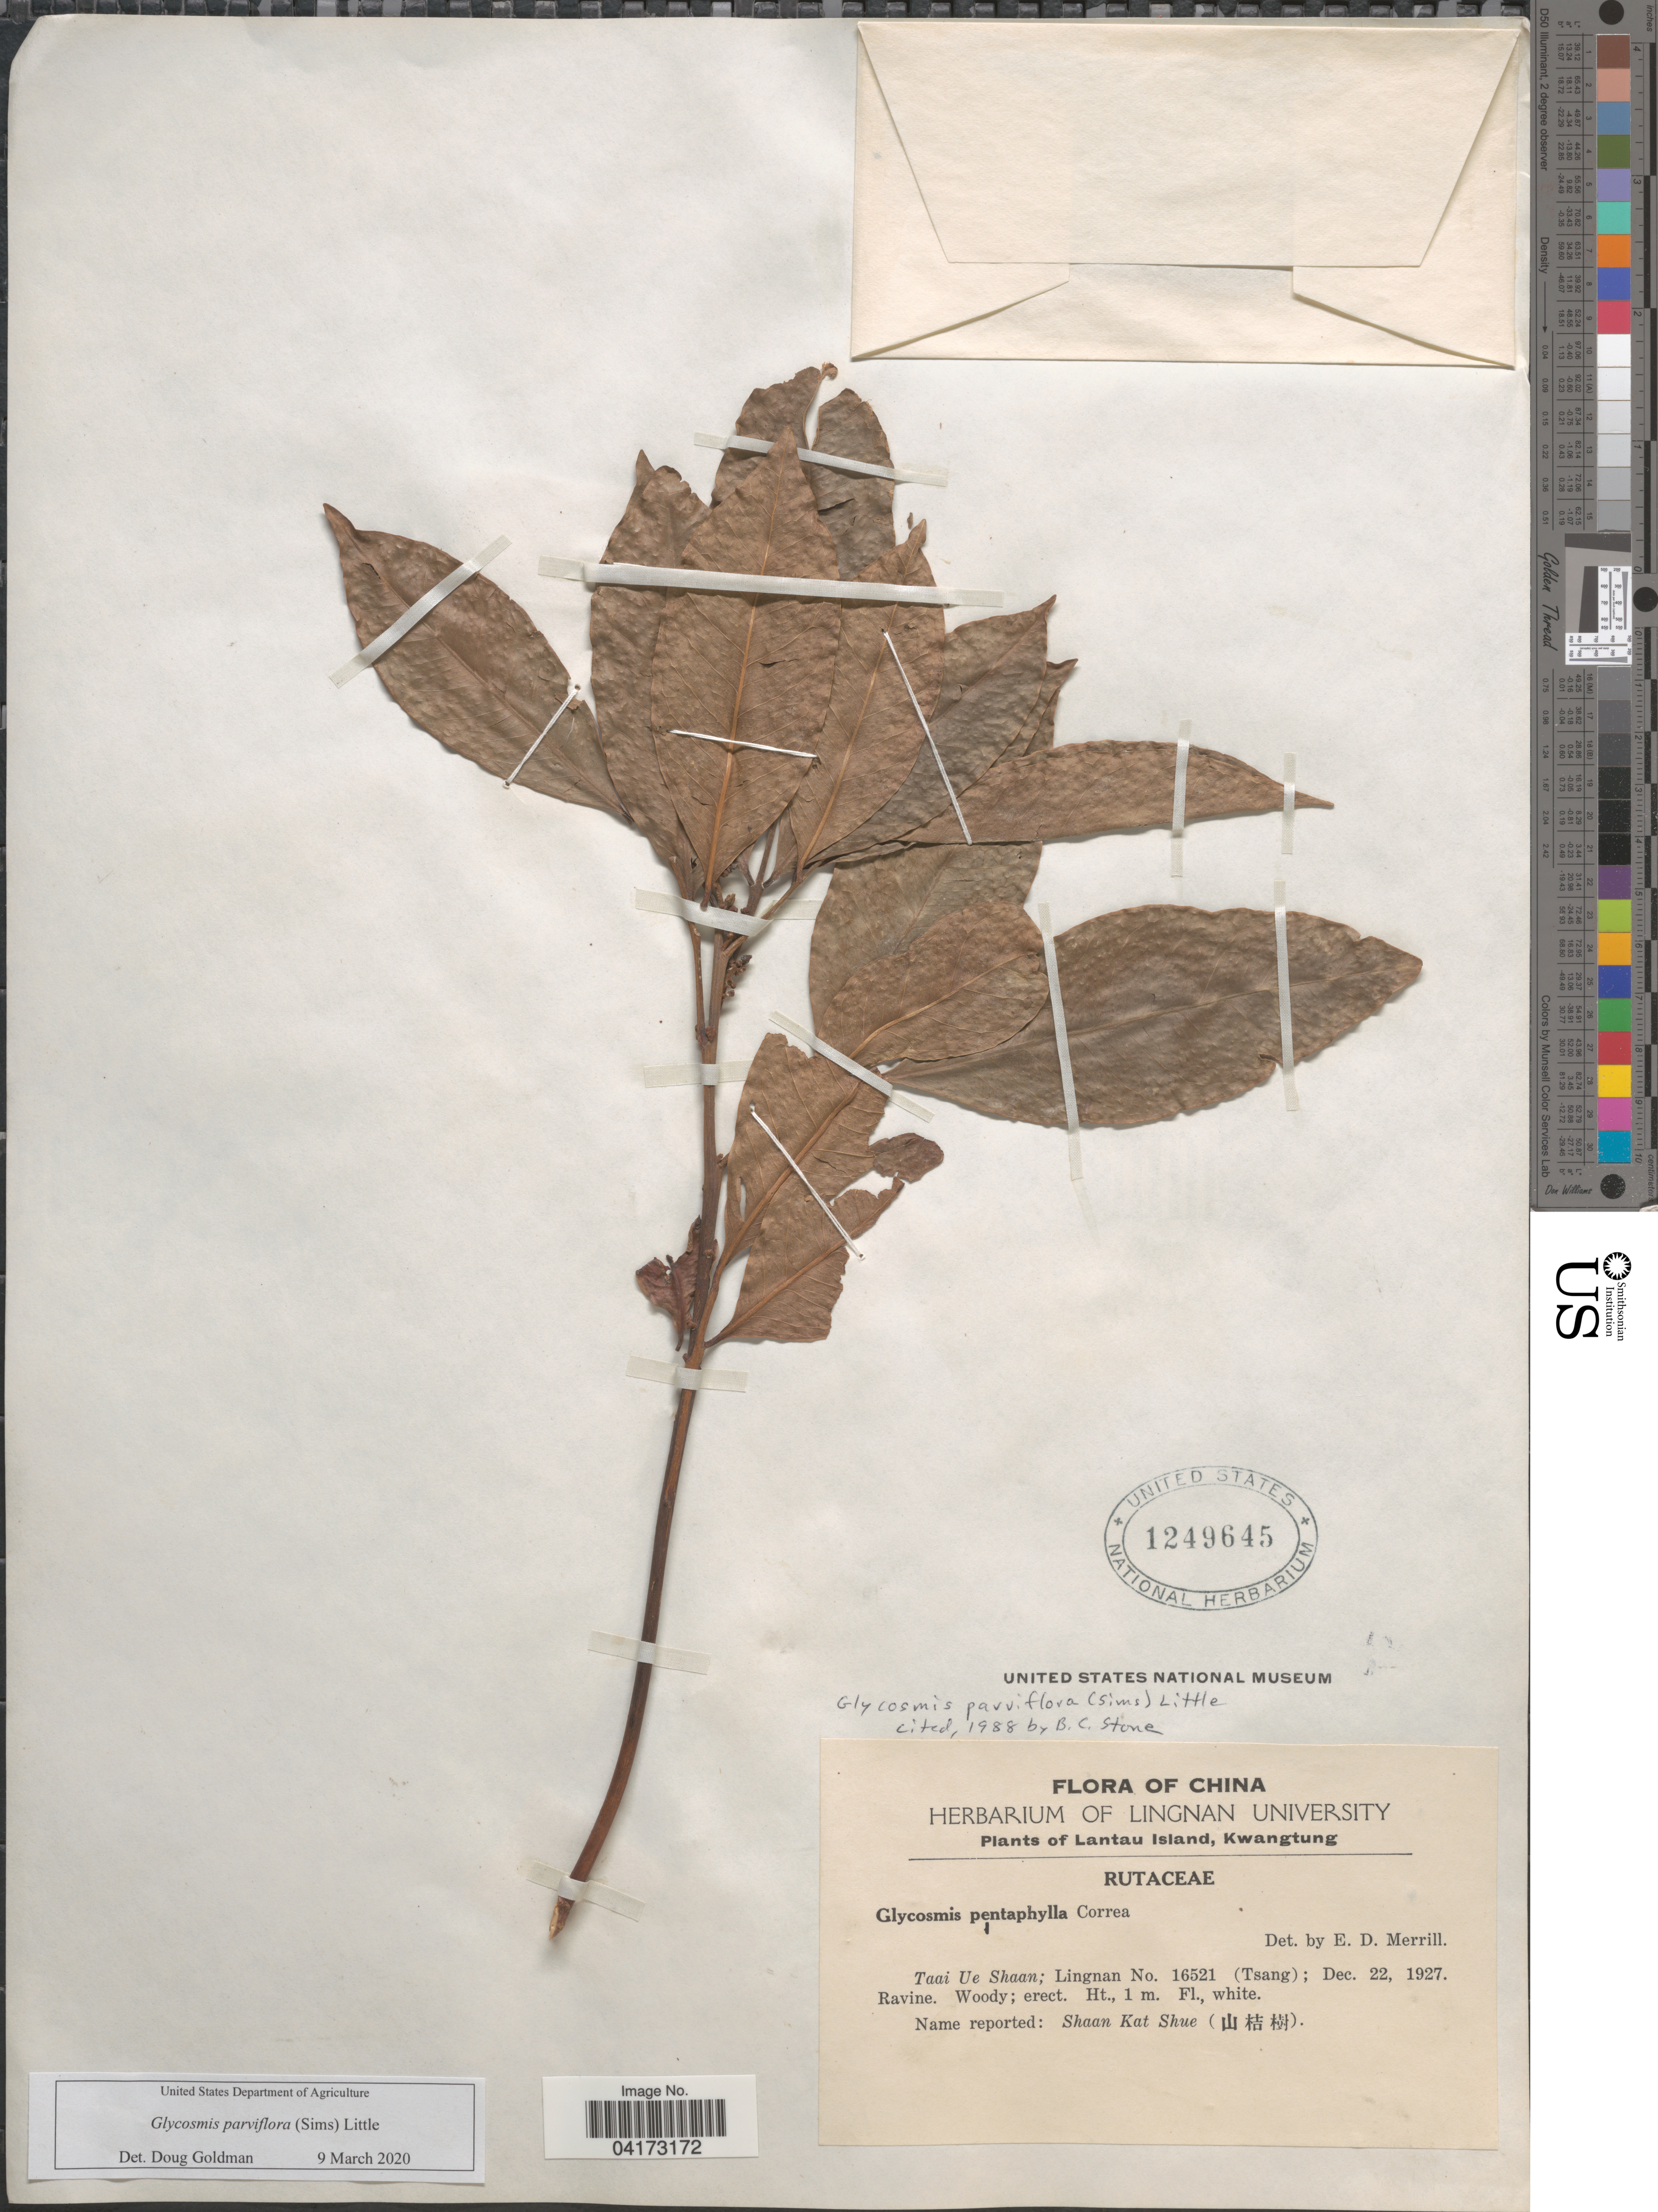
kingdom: Plantae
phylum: Tracheophyta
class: Magnoliopsida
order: Sapindales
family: Rutaceae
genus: Glycosmis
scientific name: Glycosmis parviflora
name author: (Sims) Little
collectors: T. Shaan, Lingnan & -- Tsang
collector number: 16521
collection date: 1927-12-22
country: China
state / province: Guangdong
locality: Lantau Island, Kwangtung.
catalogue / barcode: US 1249645